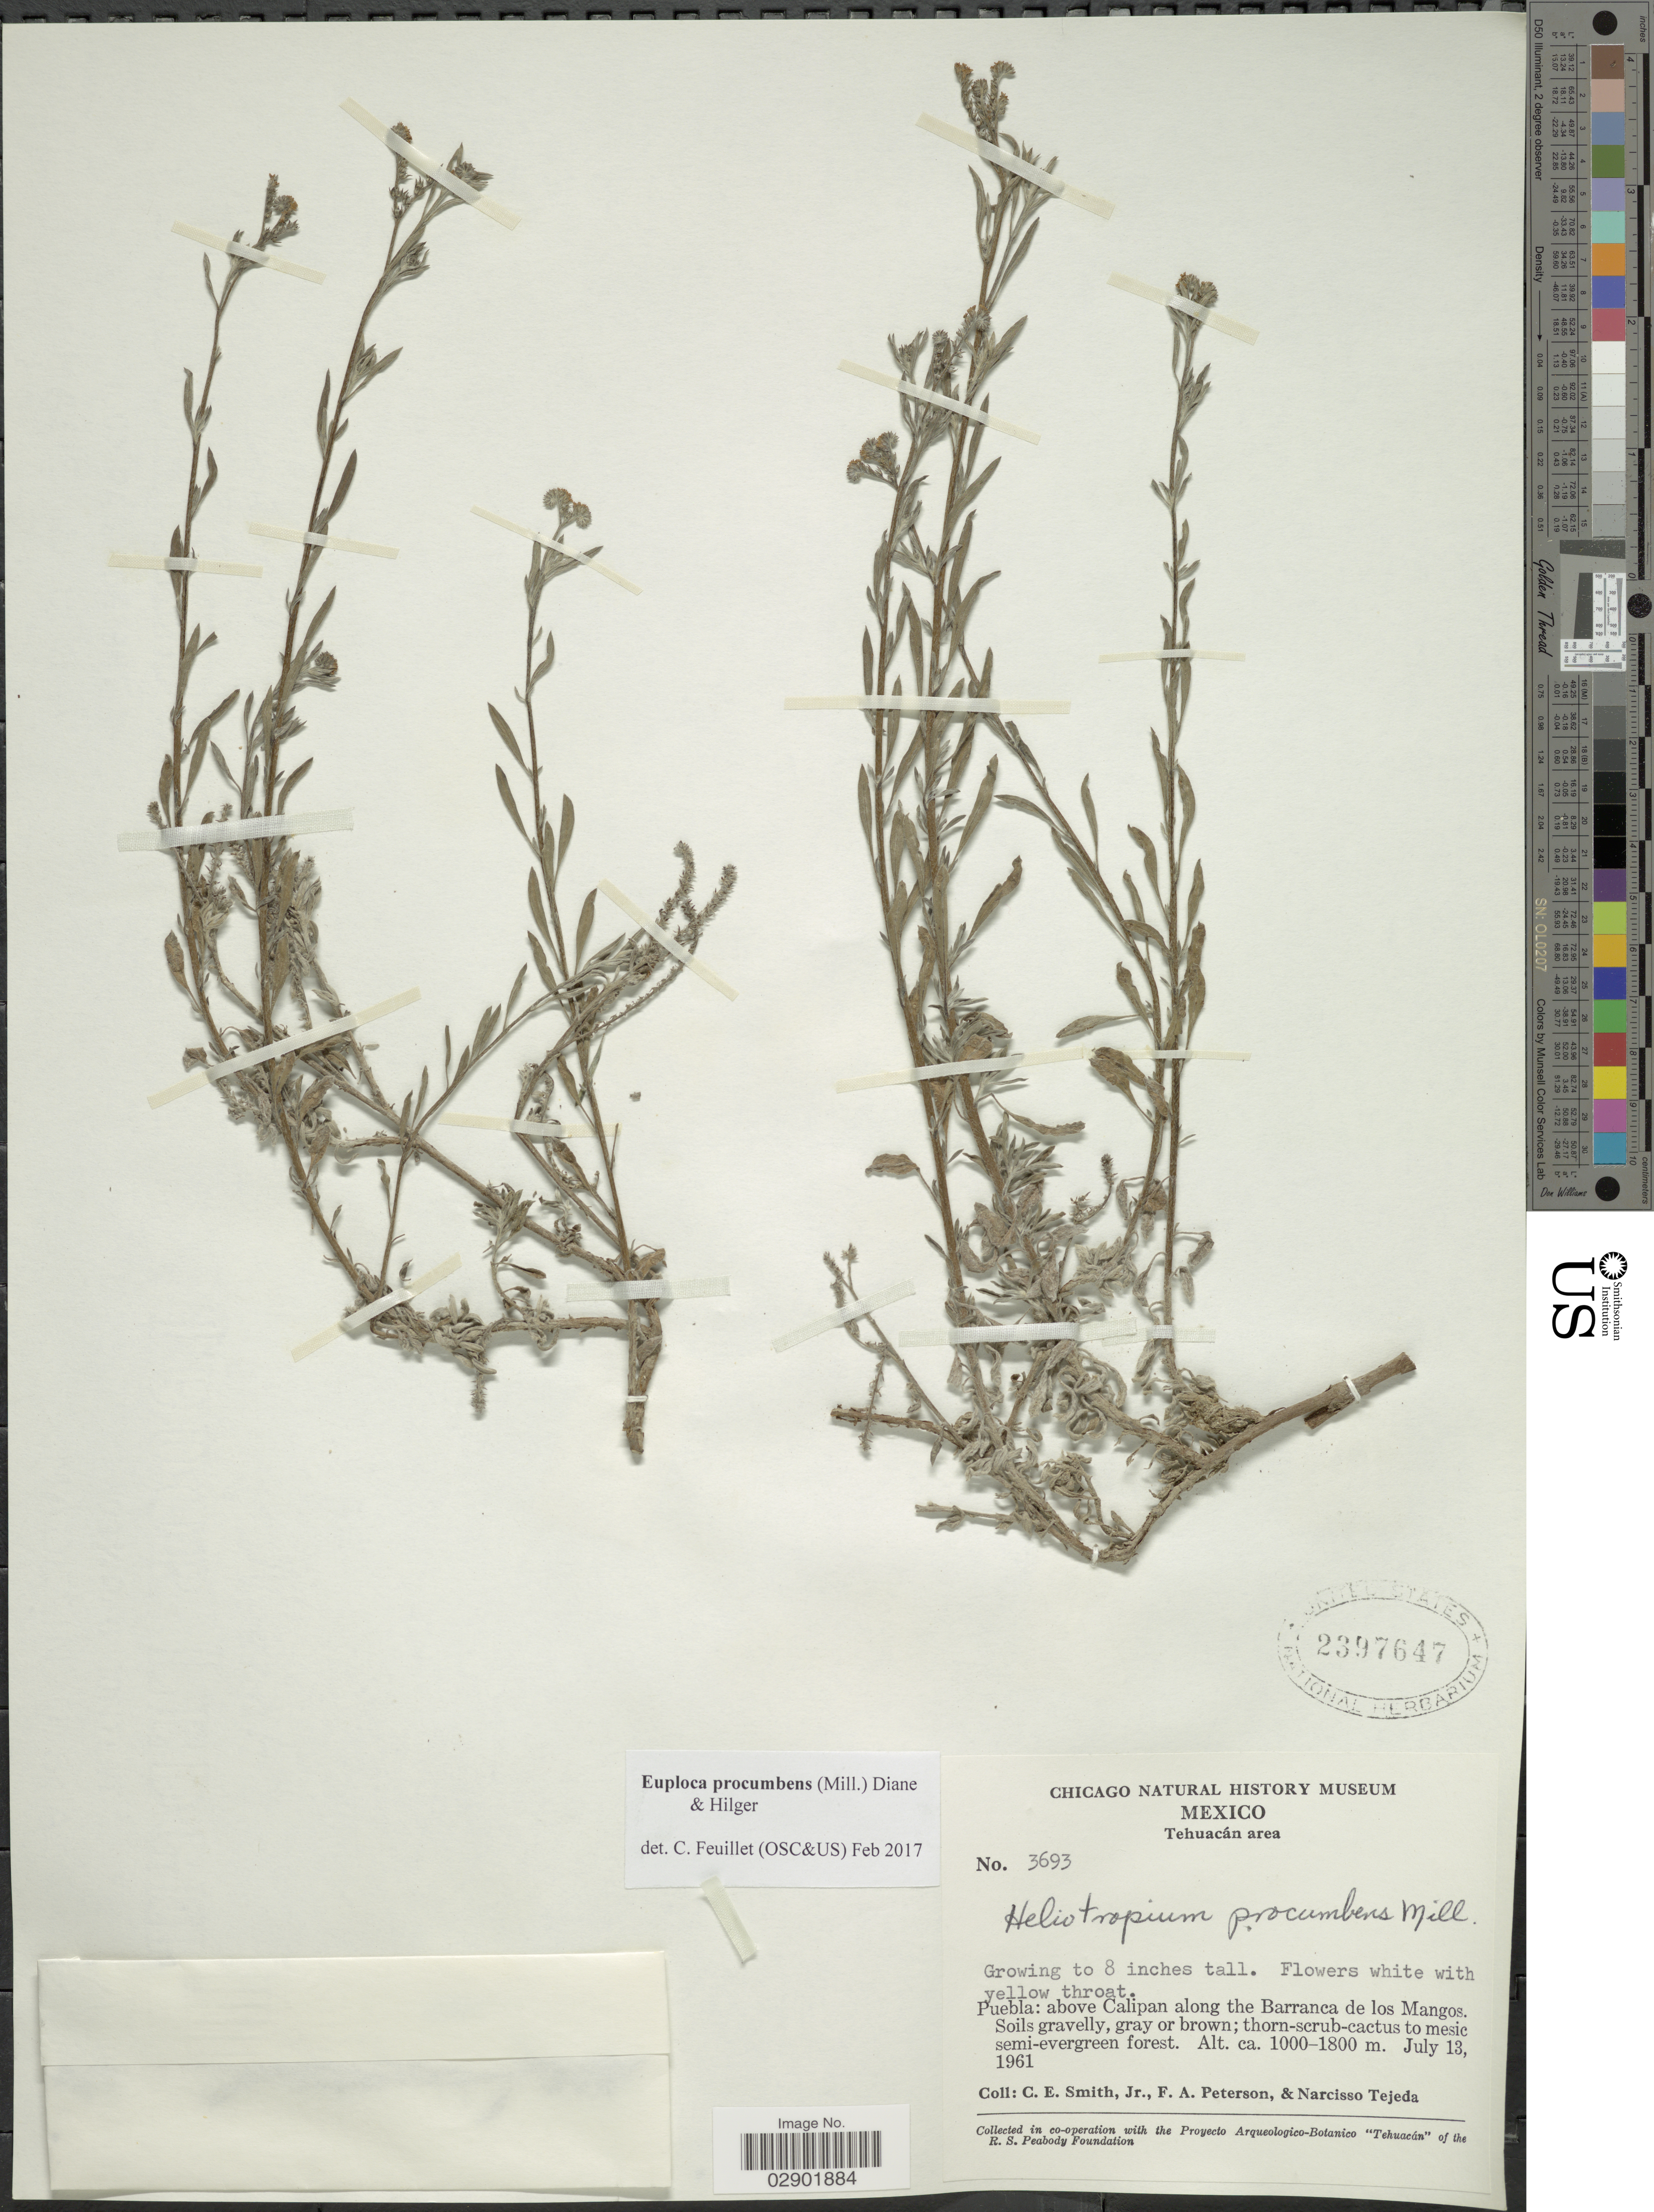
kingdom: Plantae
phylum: Tracheophyta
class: Magnoliopsida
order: Boraginales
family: Heliotropiaceae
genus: Euploca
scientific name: Euploca procumbens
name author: (Mill.) Diane & Hilger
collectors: C. E. Smith Jr., F. A. Peterson & N. Tejeda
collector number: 3693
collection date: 1961-07-13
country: Mexico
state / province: Puebla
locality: Tehuacán area, above Calipan along the barranca de los Mangos.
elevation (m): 1000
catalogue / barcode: US 2397647